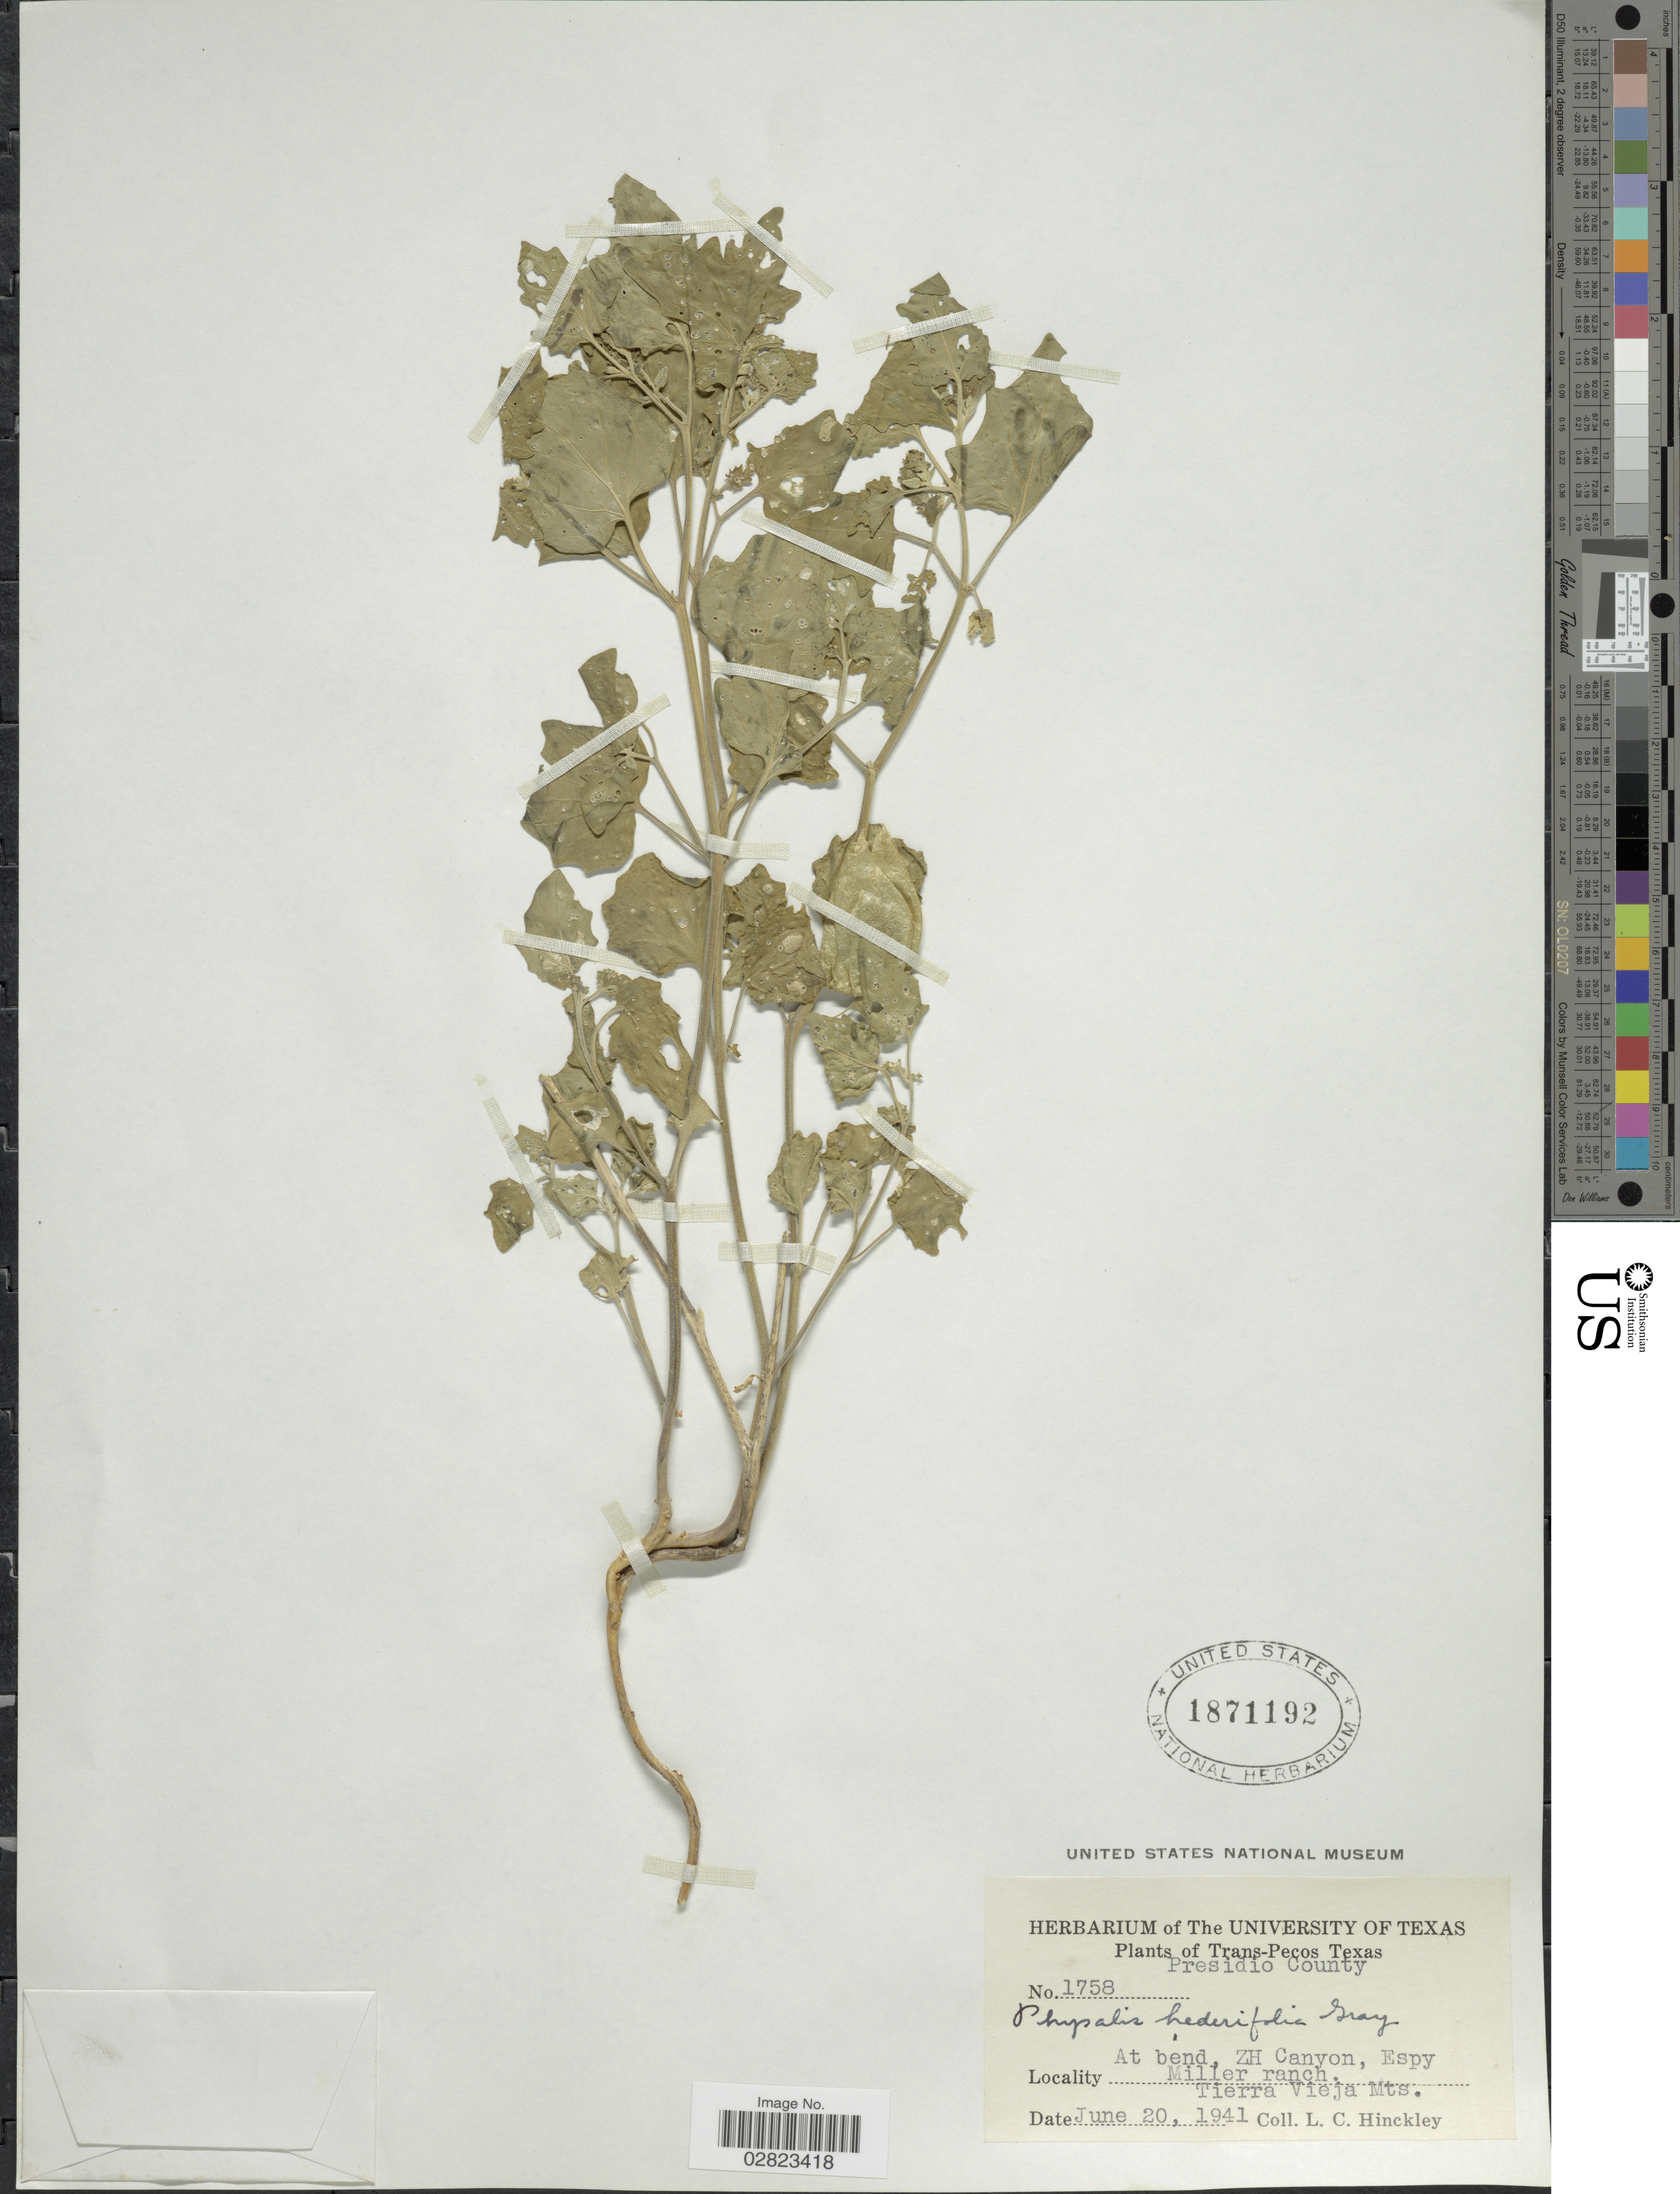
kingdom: Plantae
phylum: Tracheophyta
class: Magnoliopsida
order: Solanales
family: Solanaceae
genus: Physalis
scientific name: Physalis hederifolia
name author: A. Gray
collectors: L. Hinckley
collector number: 1758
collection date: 1941-06-20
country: United States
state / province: Texas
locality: Trans-Pecos Texas. Presidio County. At bend, ZH Canyon, Espy Miller ranch. Tierra Vieja Mts.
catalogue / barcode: US 1871192